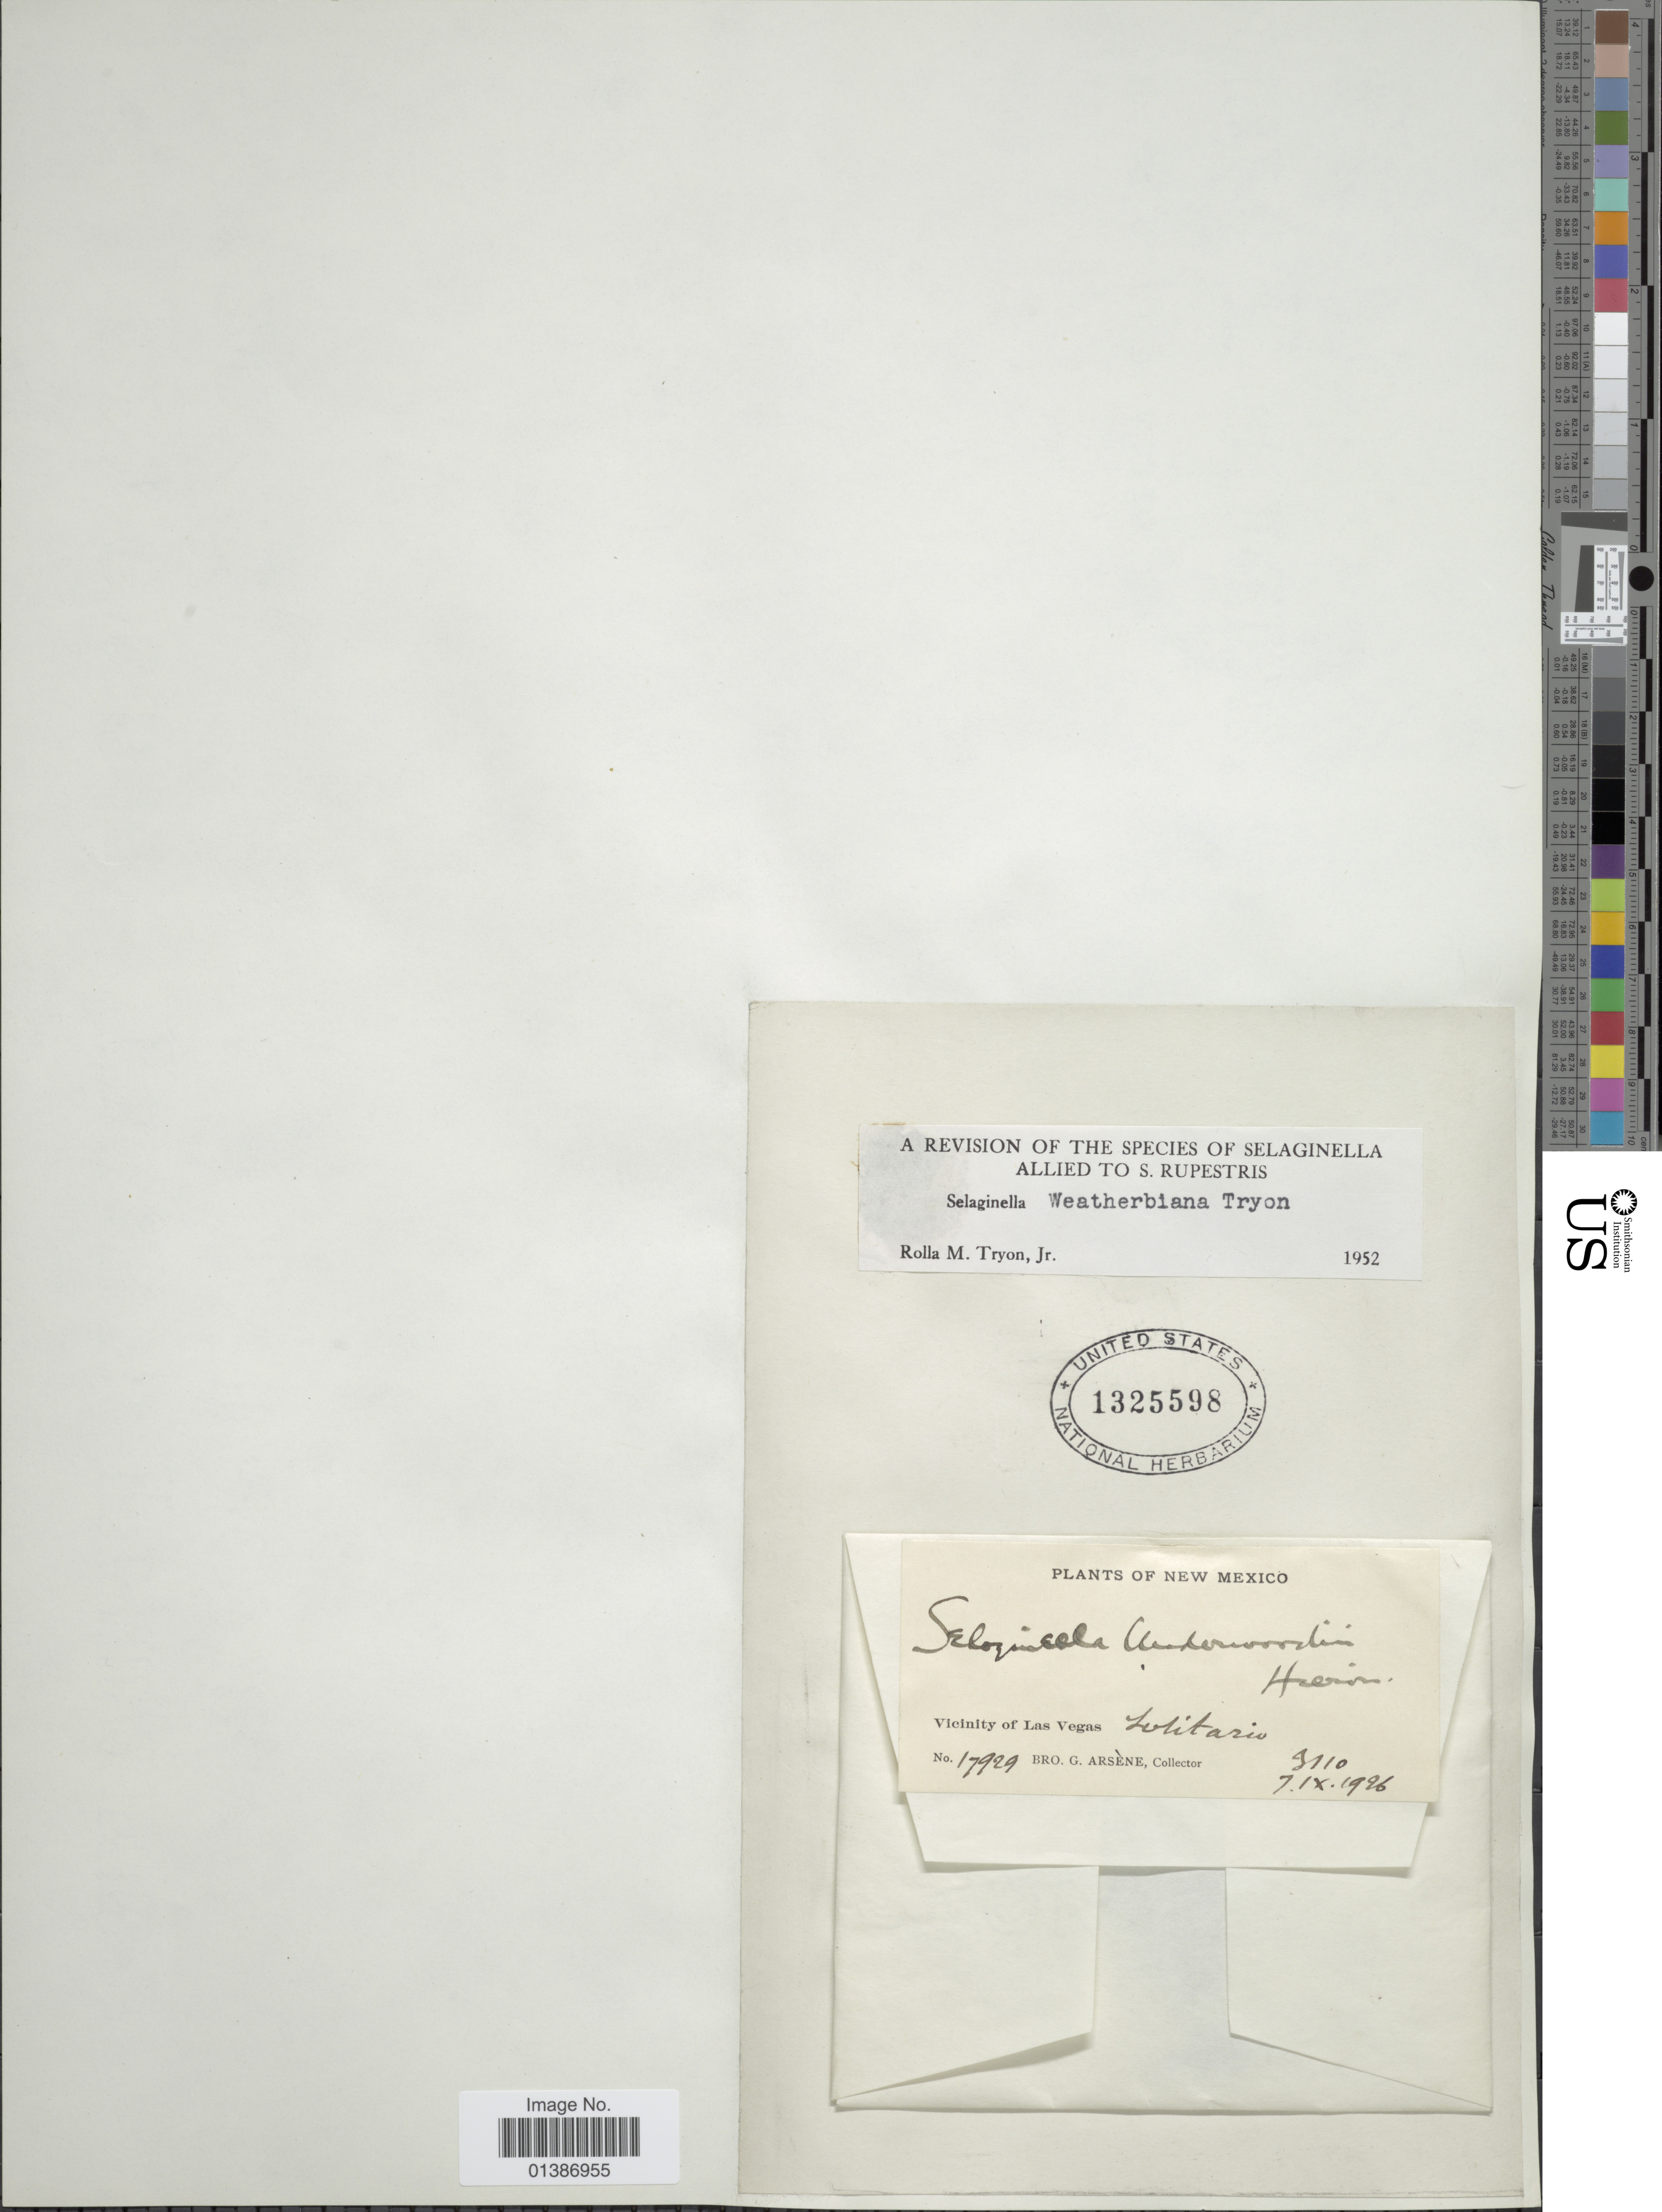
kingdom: Plantae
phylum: Tracheophyta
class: Lycopodiopsida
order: Selaginellales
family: Selaginellaceae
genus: Selaginella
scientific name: Selaginella weatherbiana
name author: R.M. Tryon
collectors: Bro. G. Arsène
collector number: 17927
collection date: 1926-09-07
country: United States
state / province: New Mexico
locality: Vicinity of Las Vegas, Solitario.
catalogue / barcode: US 1325598